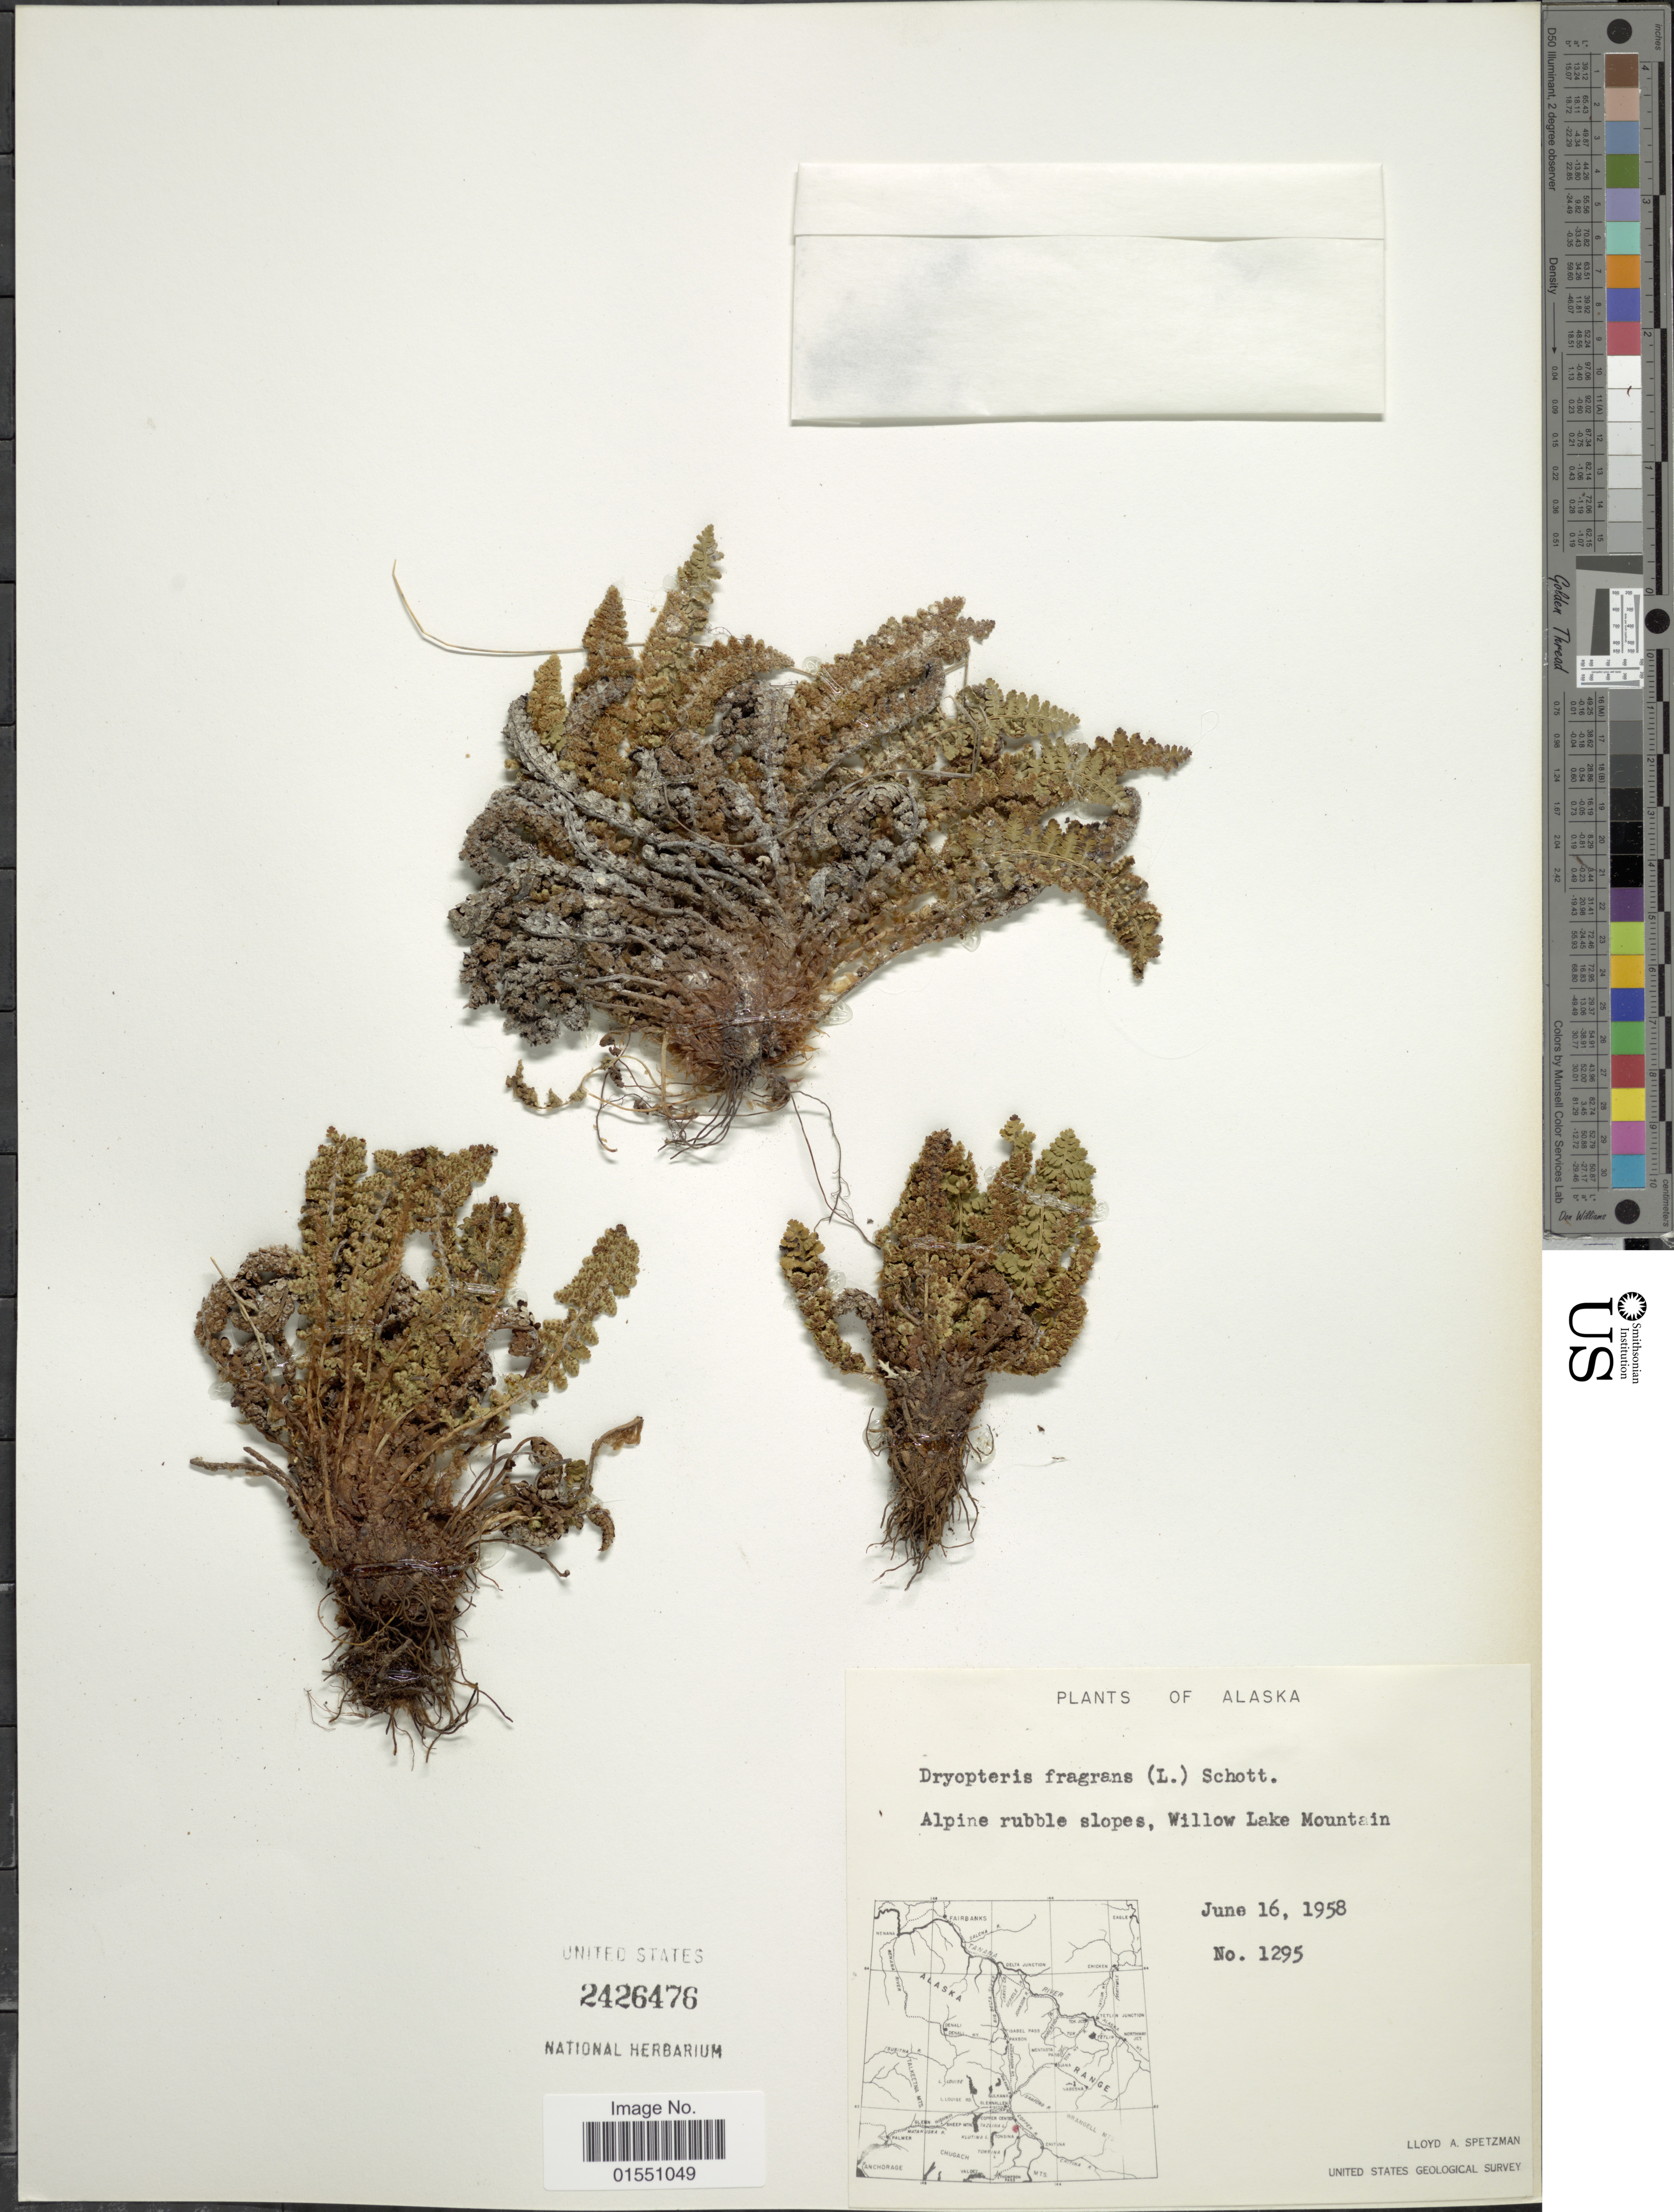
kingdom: Plantae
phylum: Tracheophyta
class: Polypodiopsida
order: Polypodiales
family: Dryopteridaceae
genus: Dryopteris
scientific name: Dryopteris fragrans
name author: (L.) Schott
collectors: L. Spetzman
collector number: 1295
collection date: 1958-06-16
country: United States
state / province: Alaska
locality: Alpine rubble slopes,Willow Lake Mountain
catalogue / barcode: US 2426476